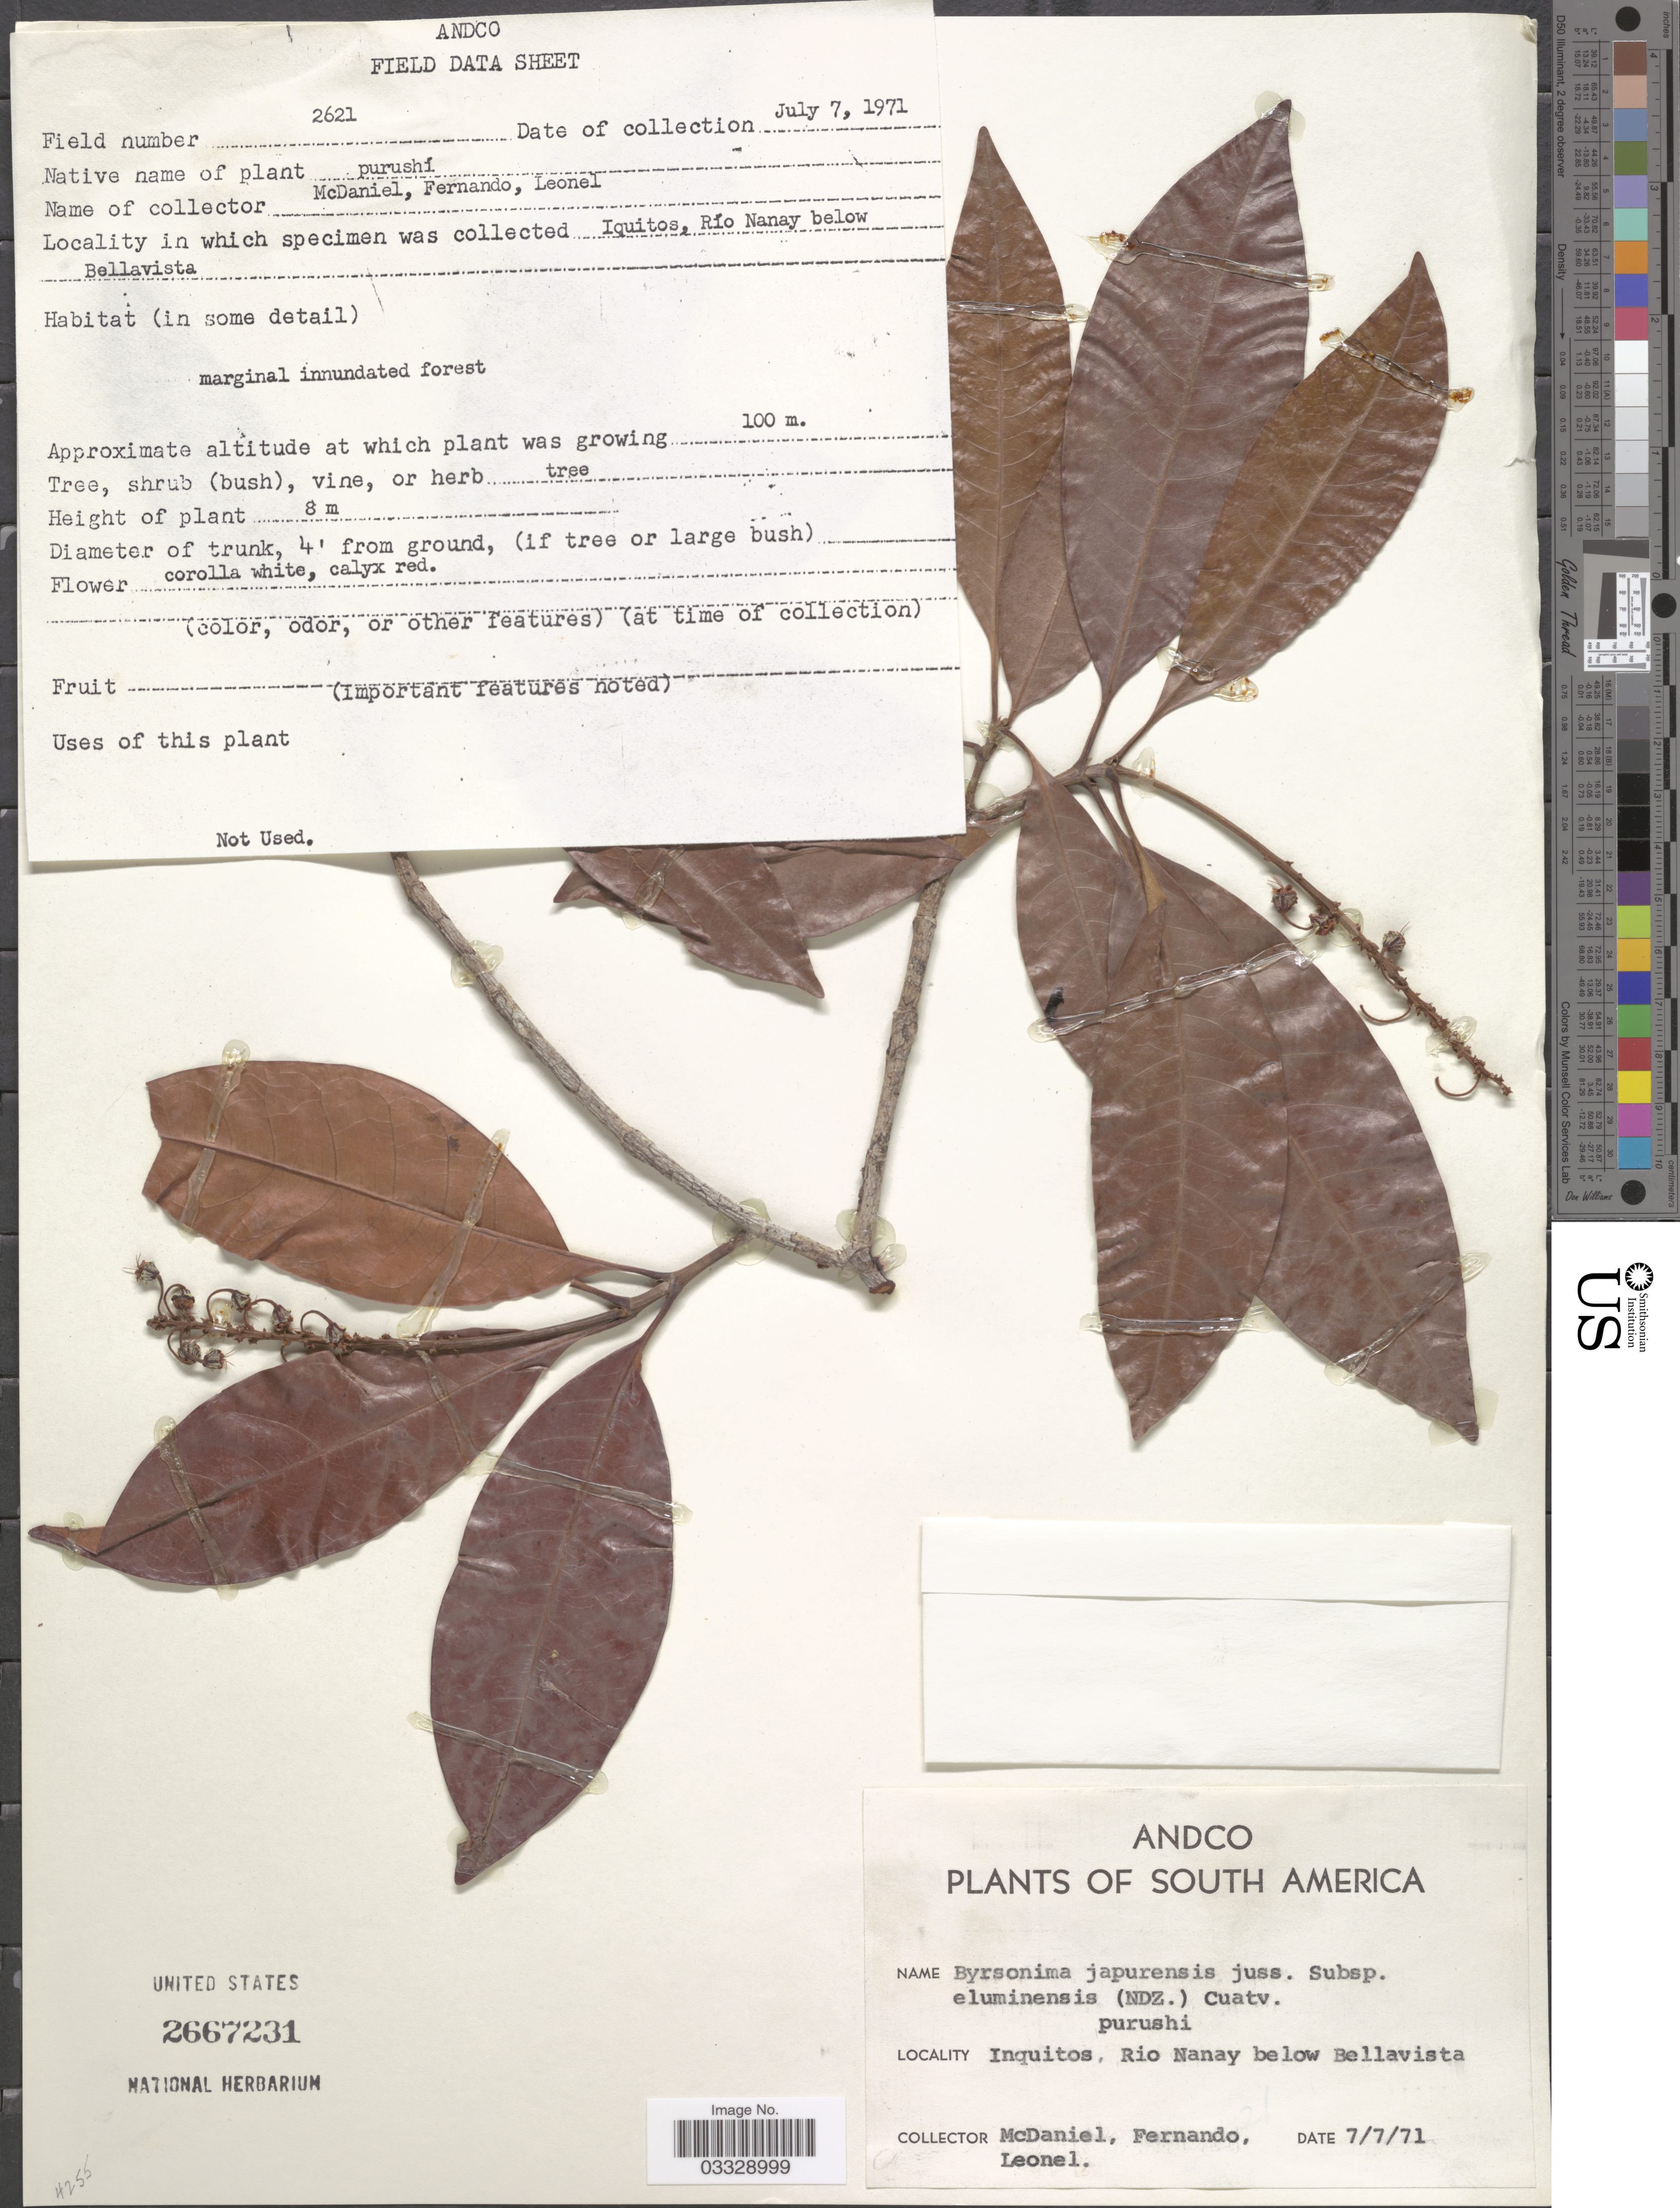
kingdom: Plantae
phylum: Tracheophyta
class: Magnoliopsida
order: Malpighiales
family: Malpighiaceae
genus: Byrsonima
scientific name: Byrsonima japurensis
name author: A. Juss.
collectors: -- McDaniel, -- Fernando & -- Leonel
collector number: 2621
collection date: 1971-07-07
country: Peru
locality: South America. Iquitos, Rio Nanay below Bellavista. Inquitos. [unsure placement]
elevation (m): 100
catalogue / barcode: US 2667231